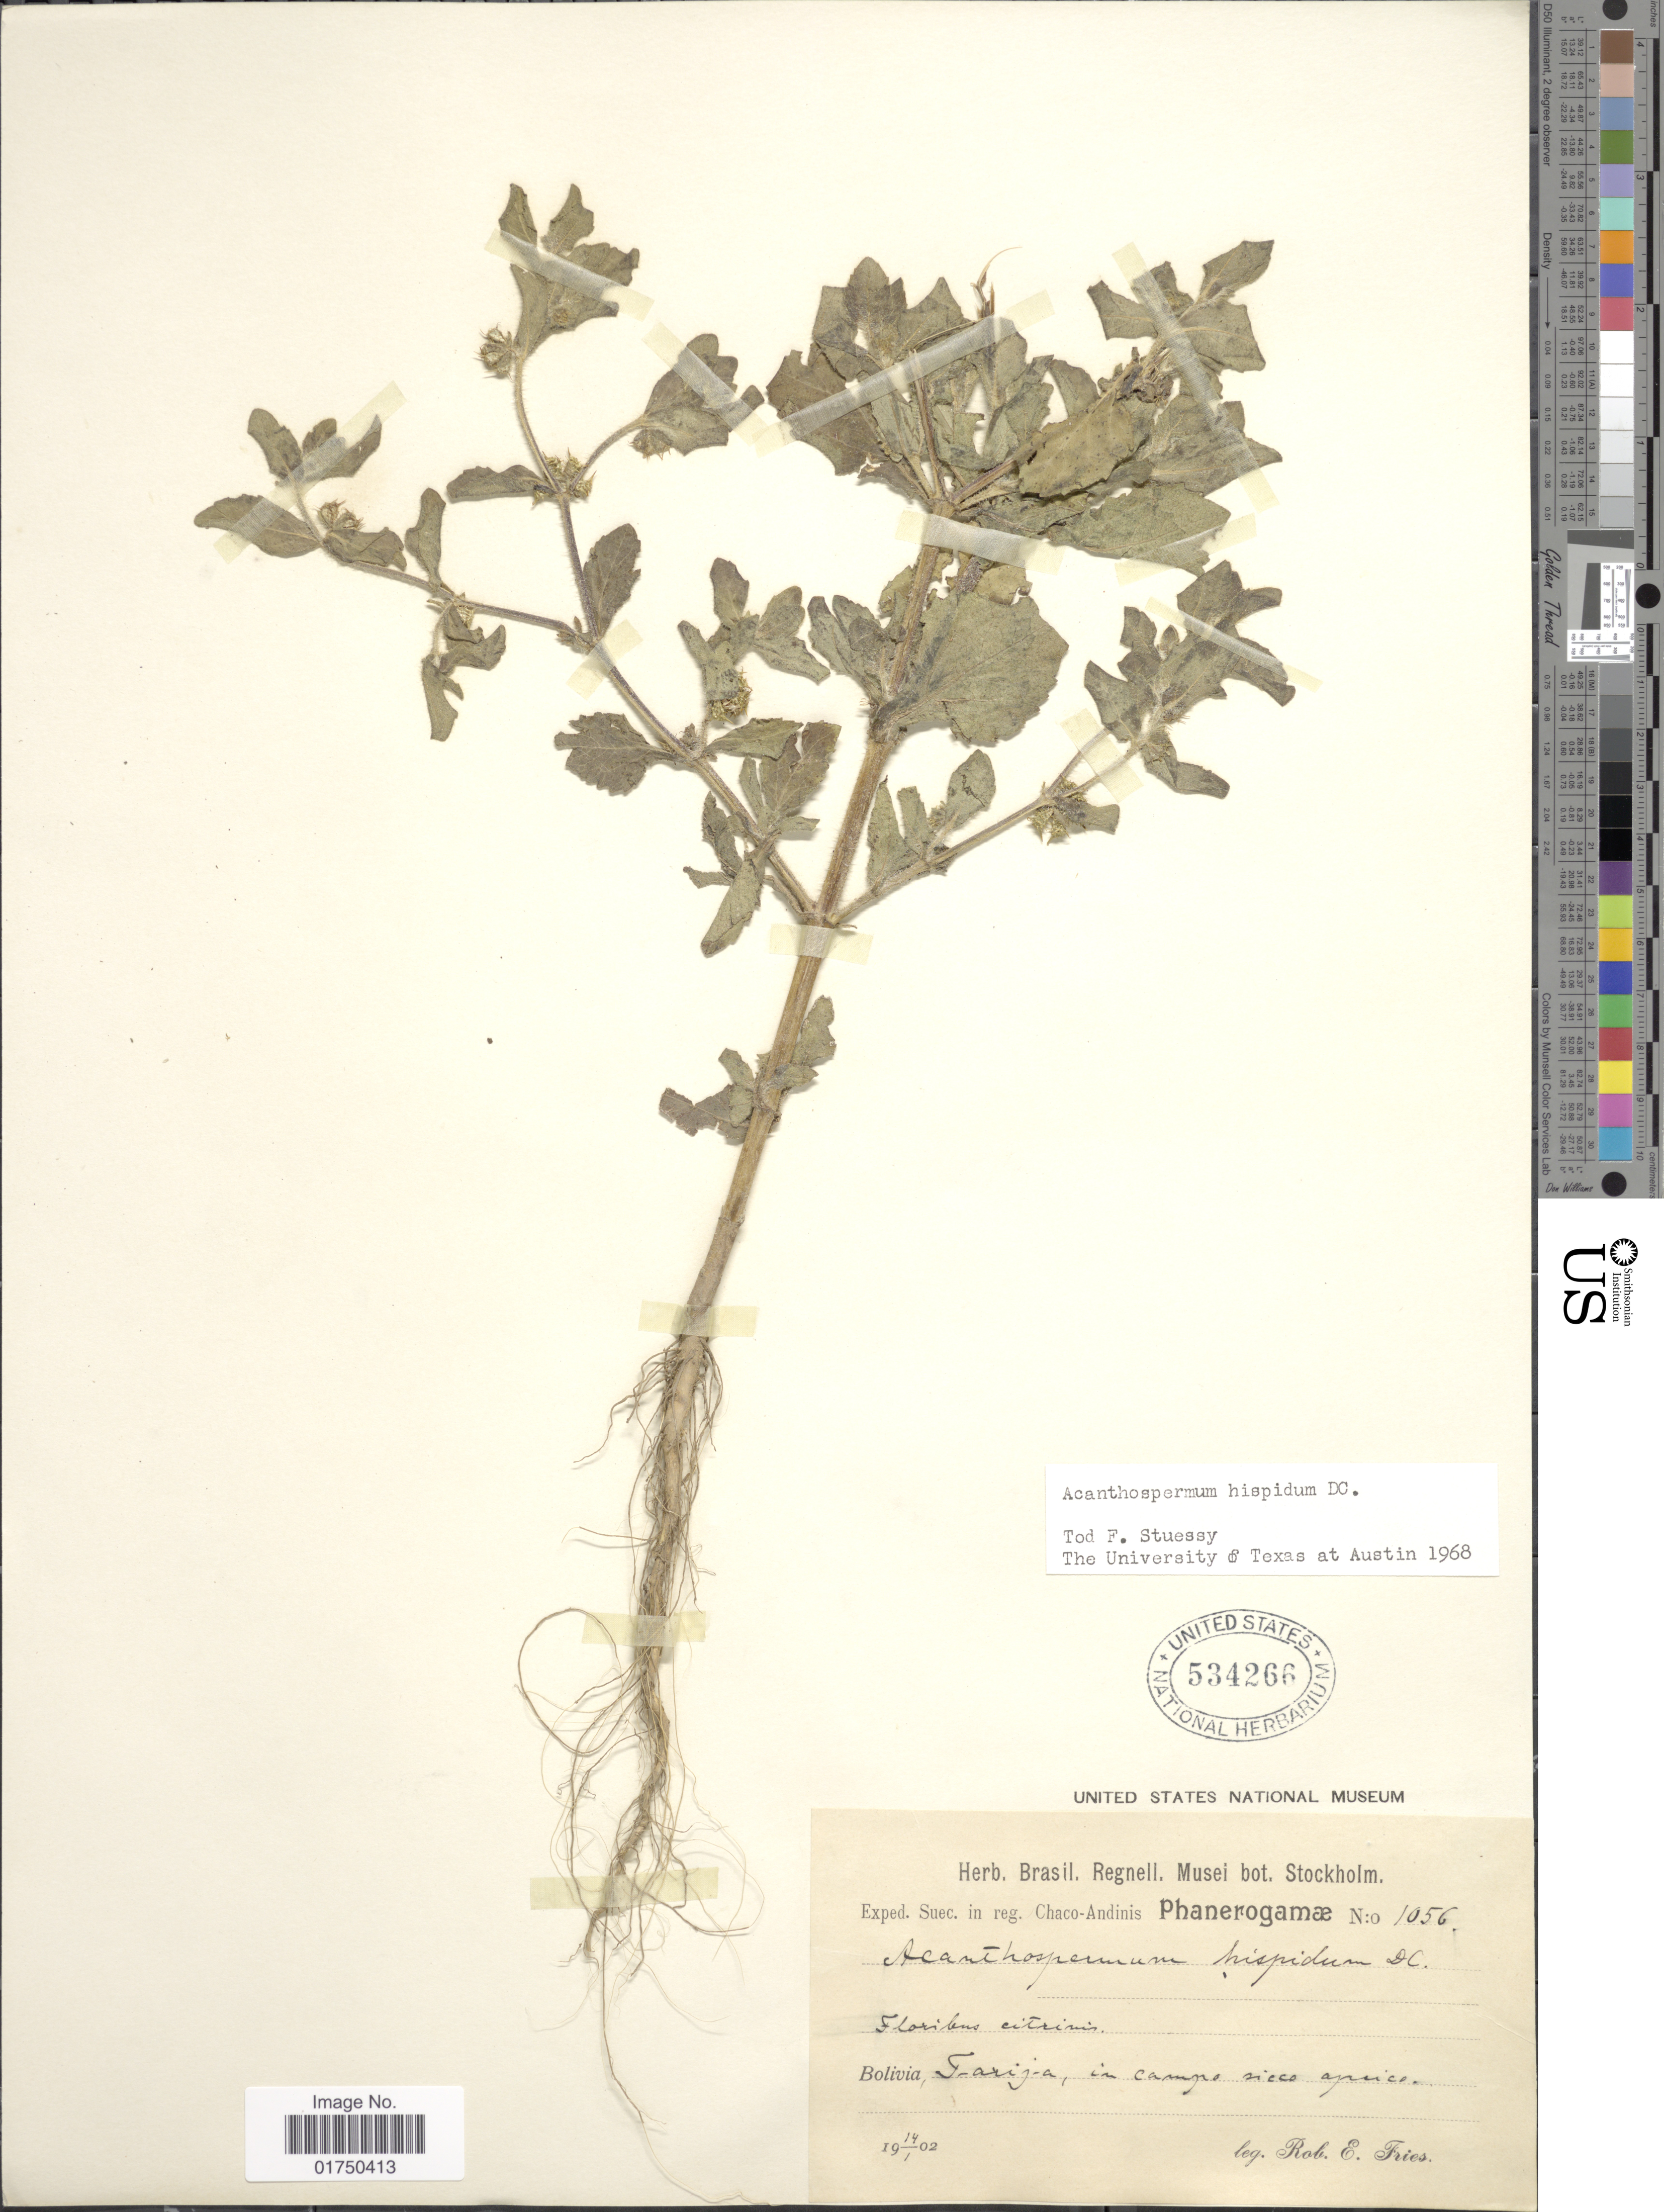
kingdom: Plantae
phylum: Tracheophyta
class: Magnoliopsida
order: Asterales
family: Asteraceae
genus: Acanthospermum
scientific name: Acanthospermum hispidum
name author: DC.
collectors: R. E. Fries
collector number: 1056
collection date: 1902-01-14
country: Bolivia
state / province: Tarija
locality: Bolivia, Tarija, in campo sicco apuco.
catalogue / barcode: US 534266